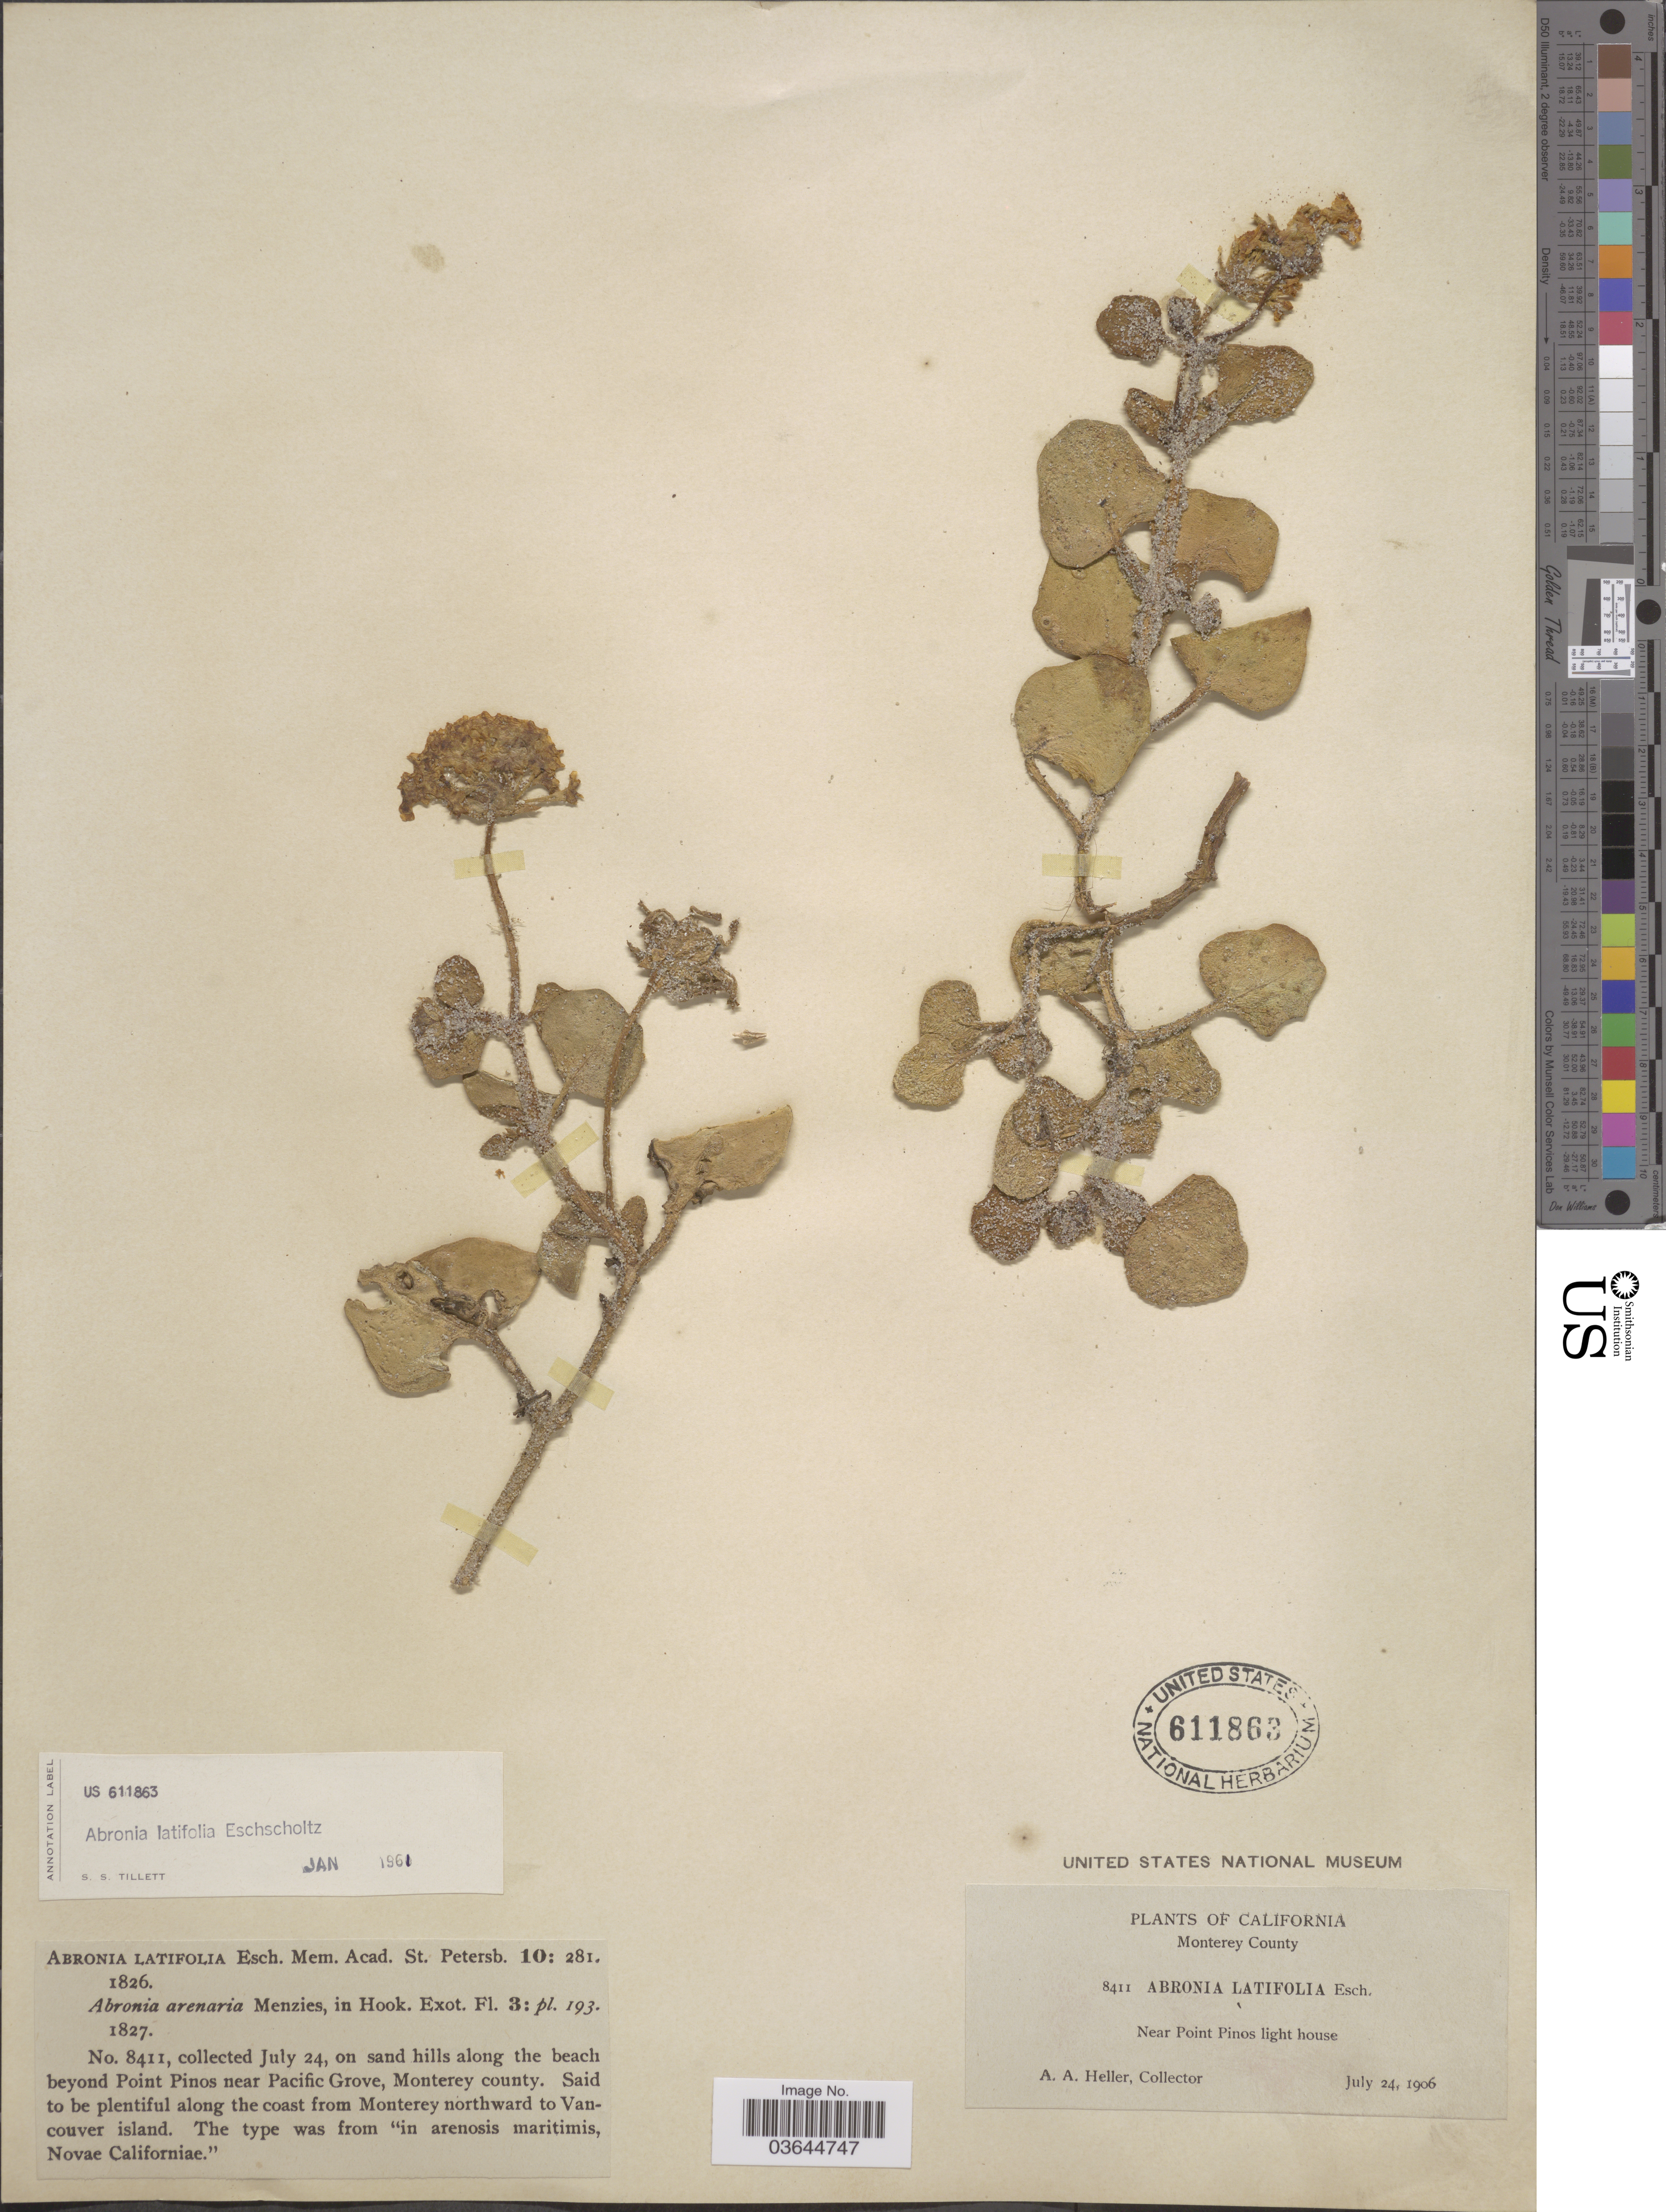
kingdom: Plantae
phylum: Tracheophyta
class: Magnoliopsida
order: Caryophyllales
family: Nyctaginaceae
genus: Abronia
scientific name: Abronia latifolia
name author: Eschsch.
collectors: A. A. Heller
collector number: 8411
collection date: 1906-07-24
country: United States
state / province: California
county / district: Monterey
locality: Monterey County. Near Point Pinos light house. On sand hills along the beach beyond Point Pinos near Pacific Grove.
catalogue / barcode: US 611863